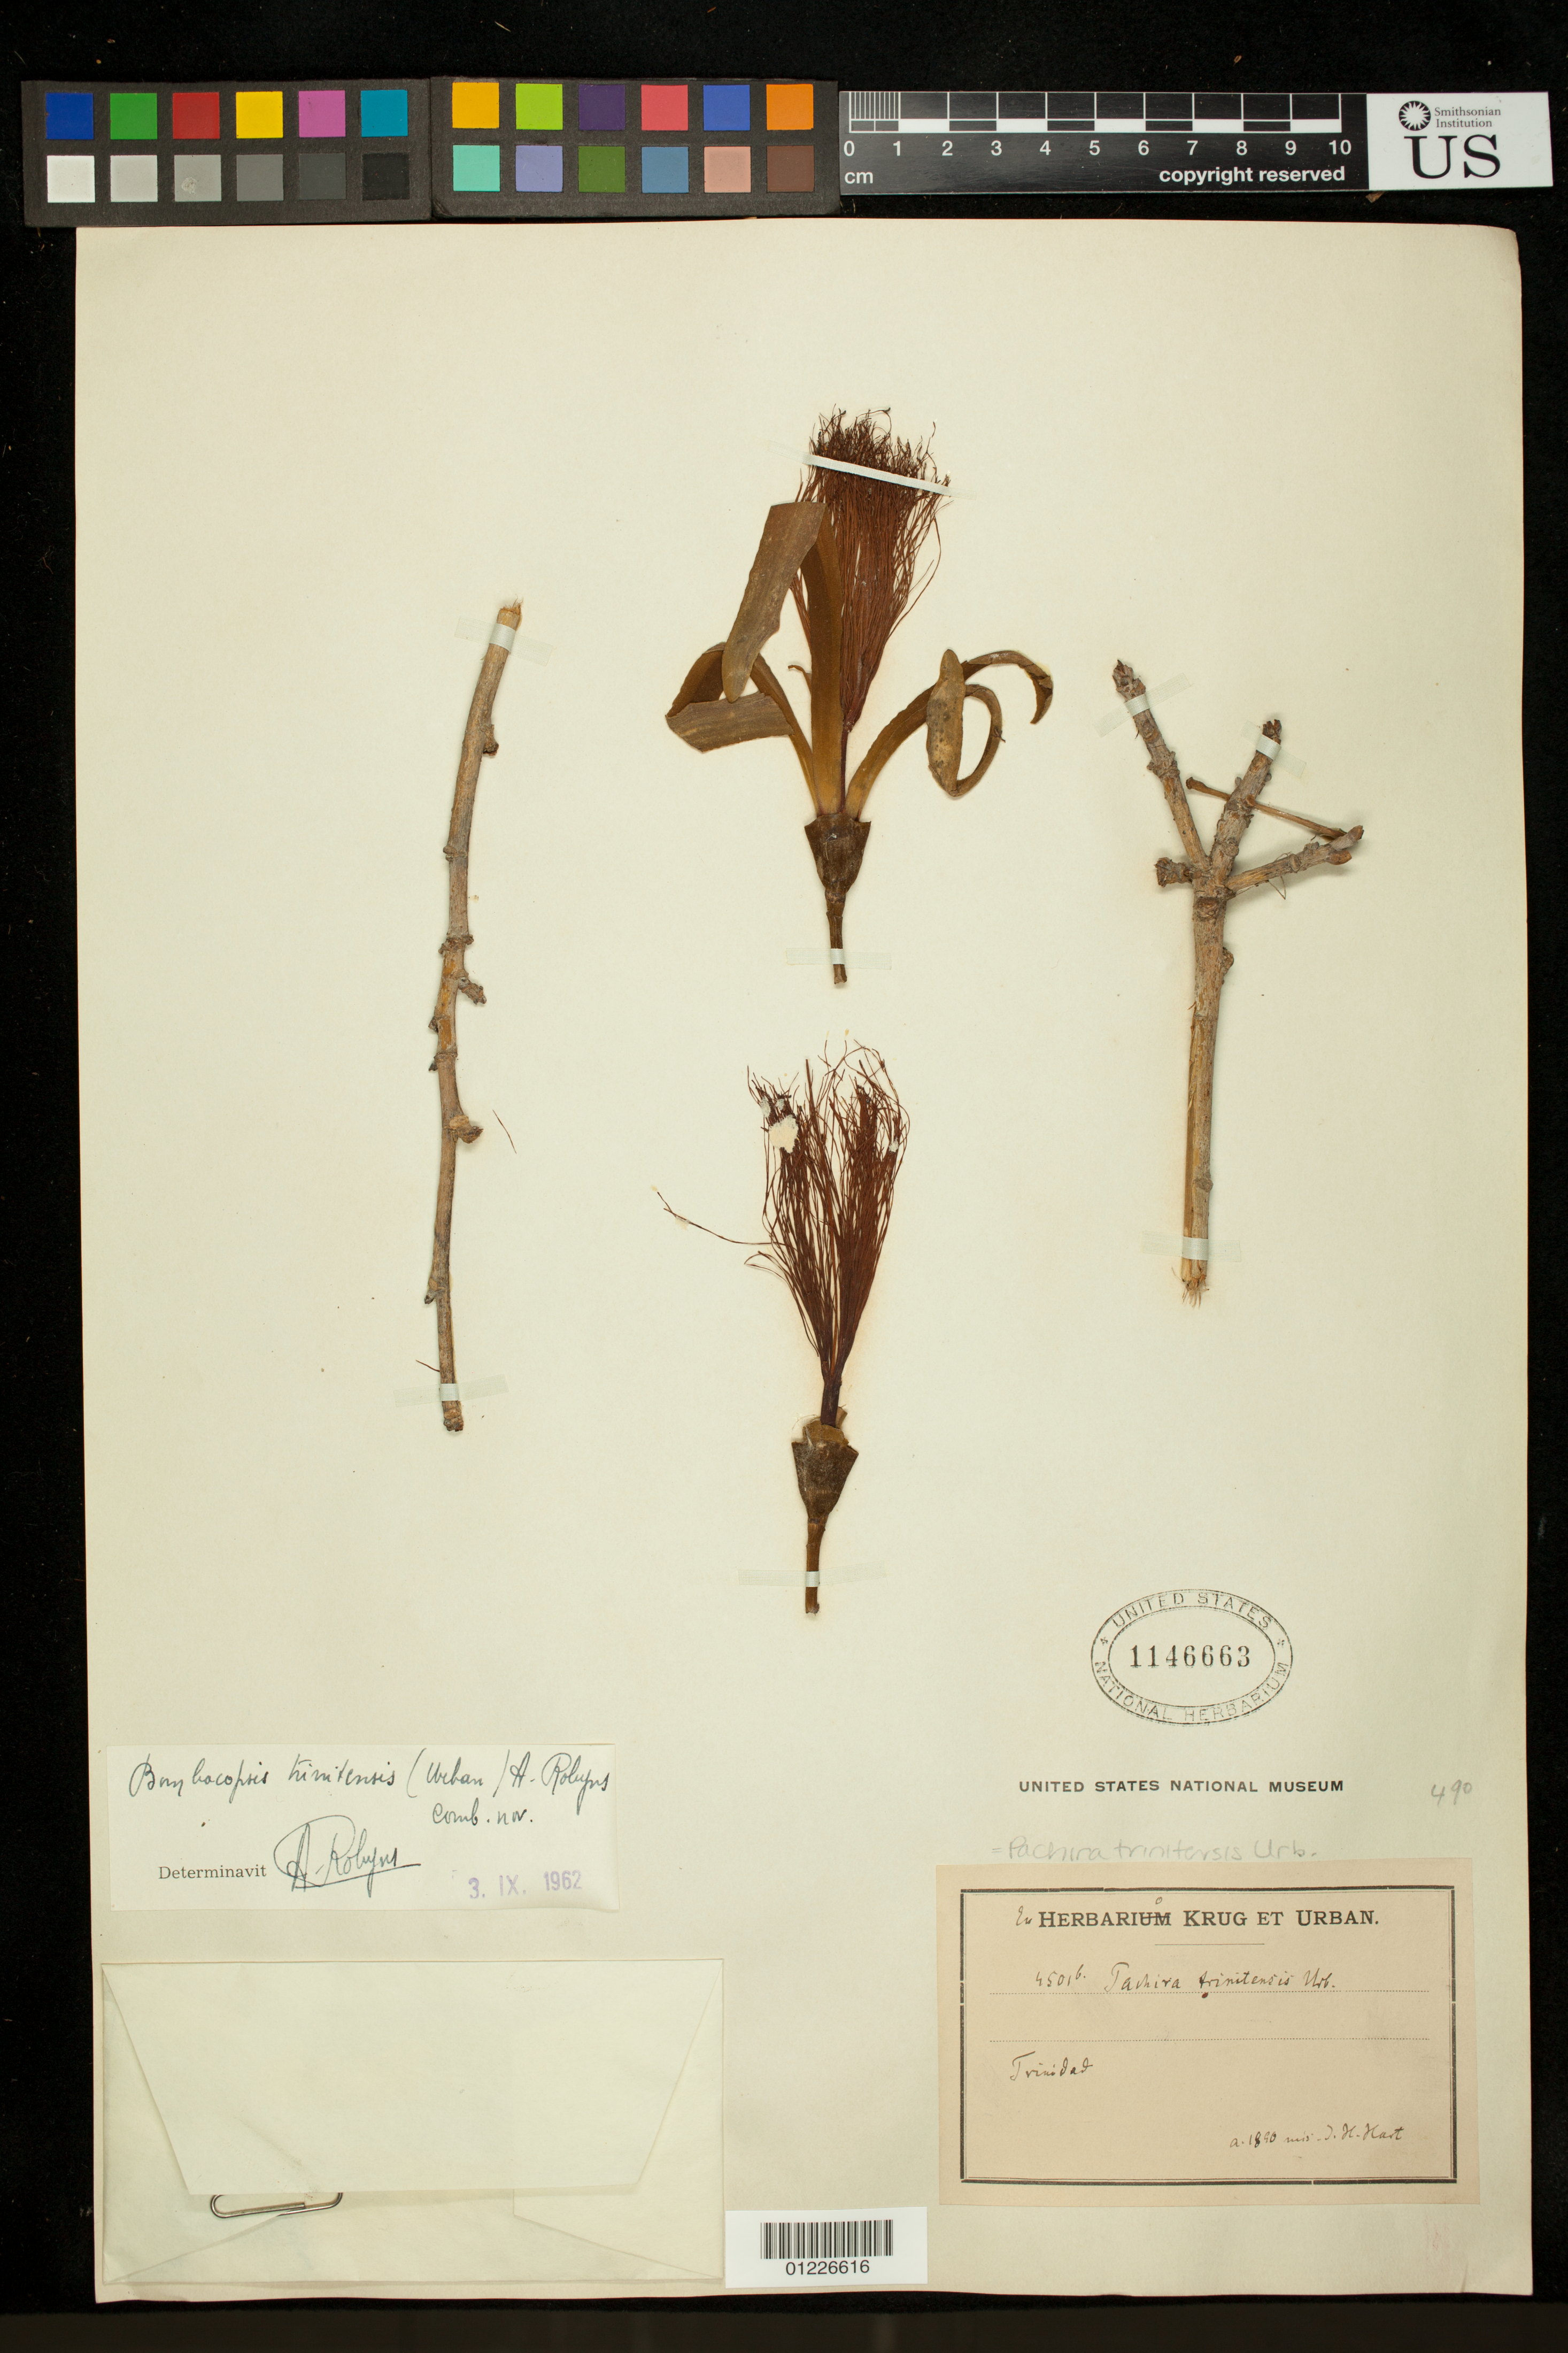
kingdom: Plantae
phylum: Tracheophyta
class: Magnoliopsida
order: Malvales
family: Malvaceae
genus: Pachira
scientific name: Pachira trinitensis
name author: Urb.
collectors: J. H. Hart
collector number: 45016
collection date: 1890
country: Trinidad and Tobago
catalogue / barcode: US 1146663